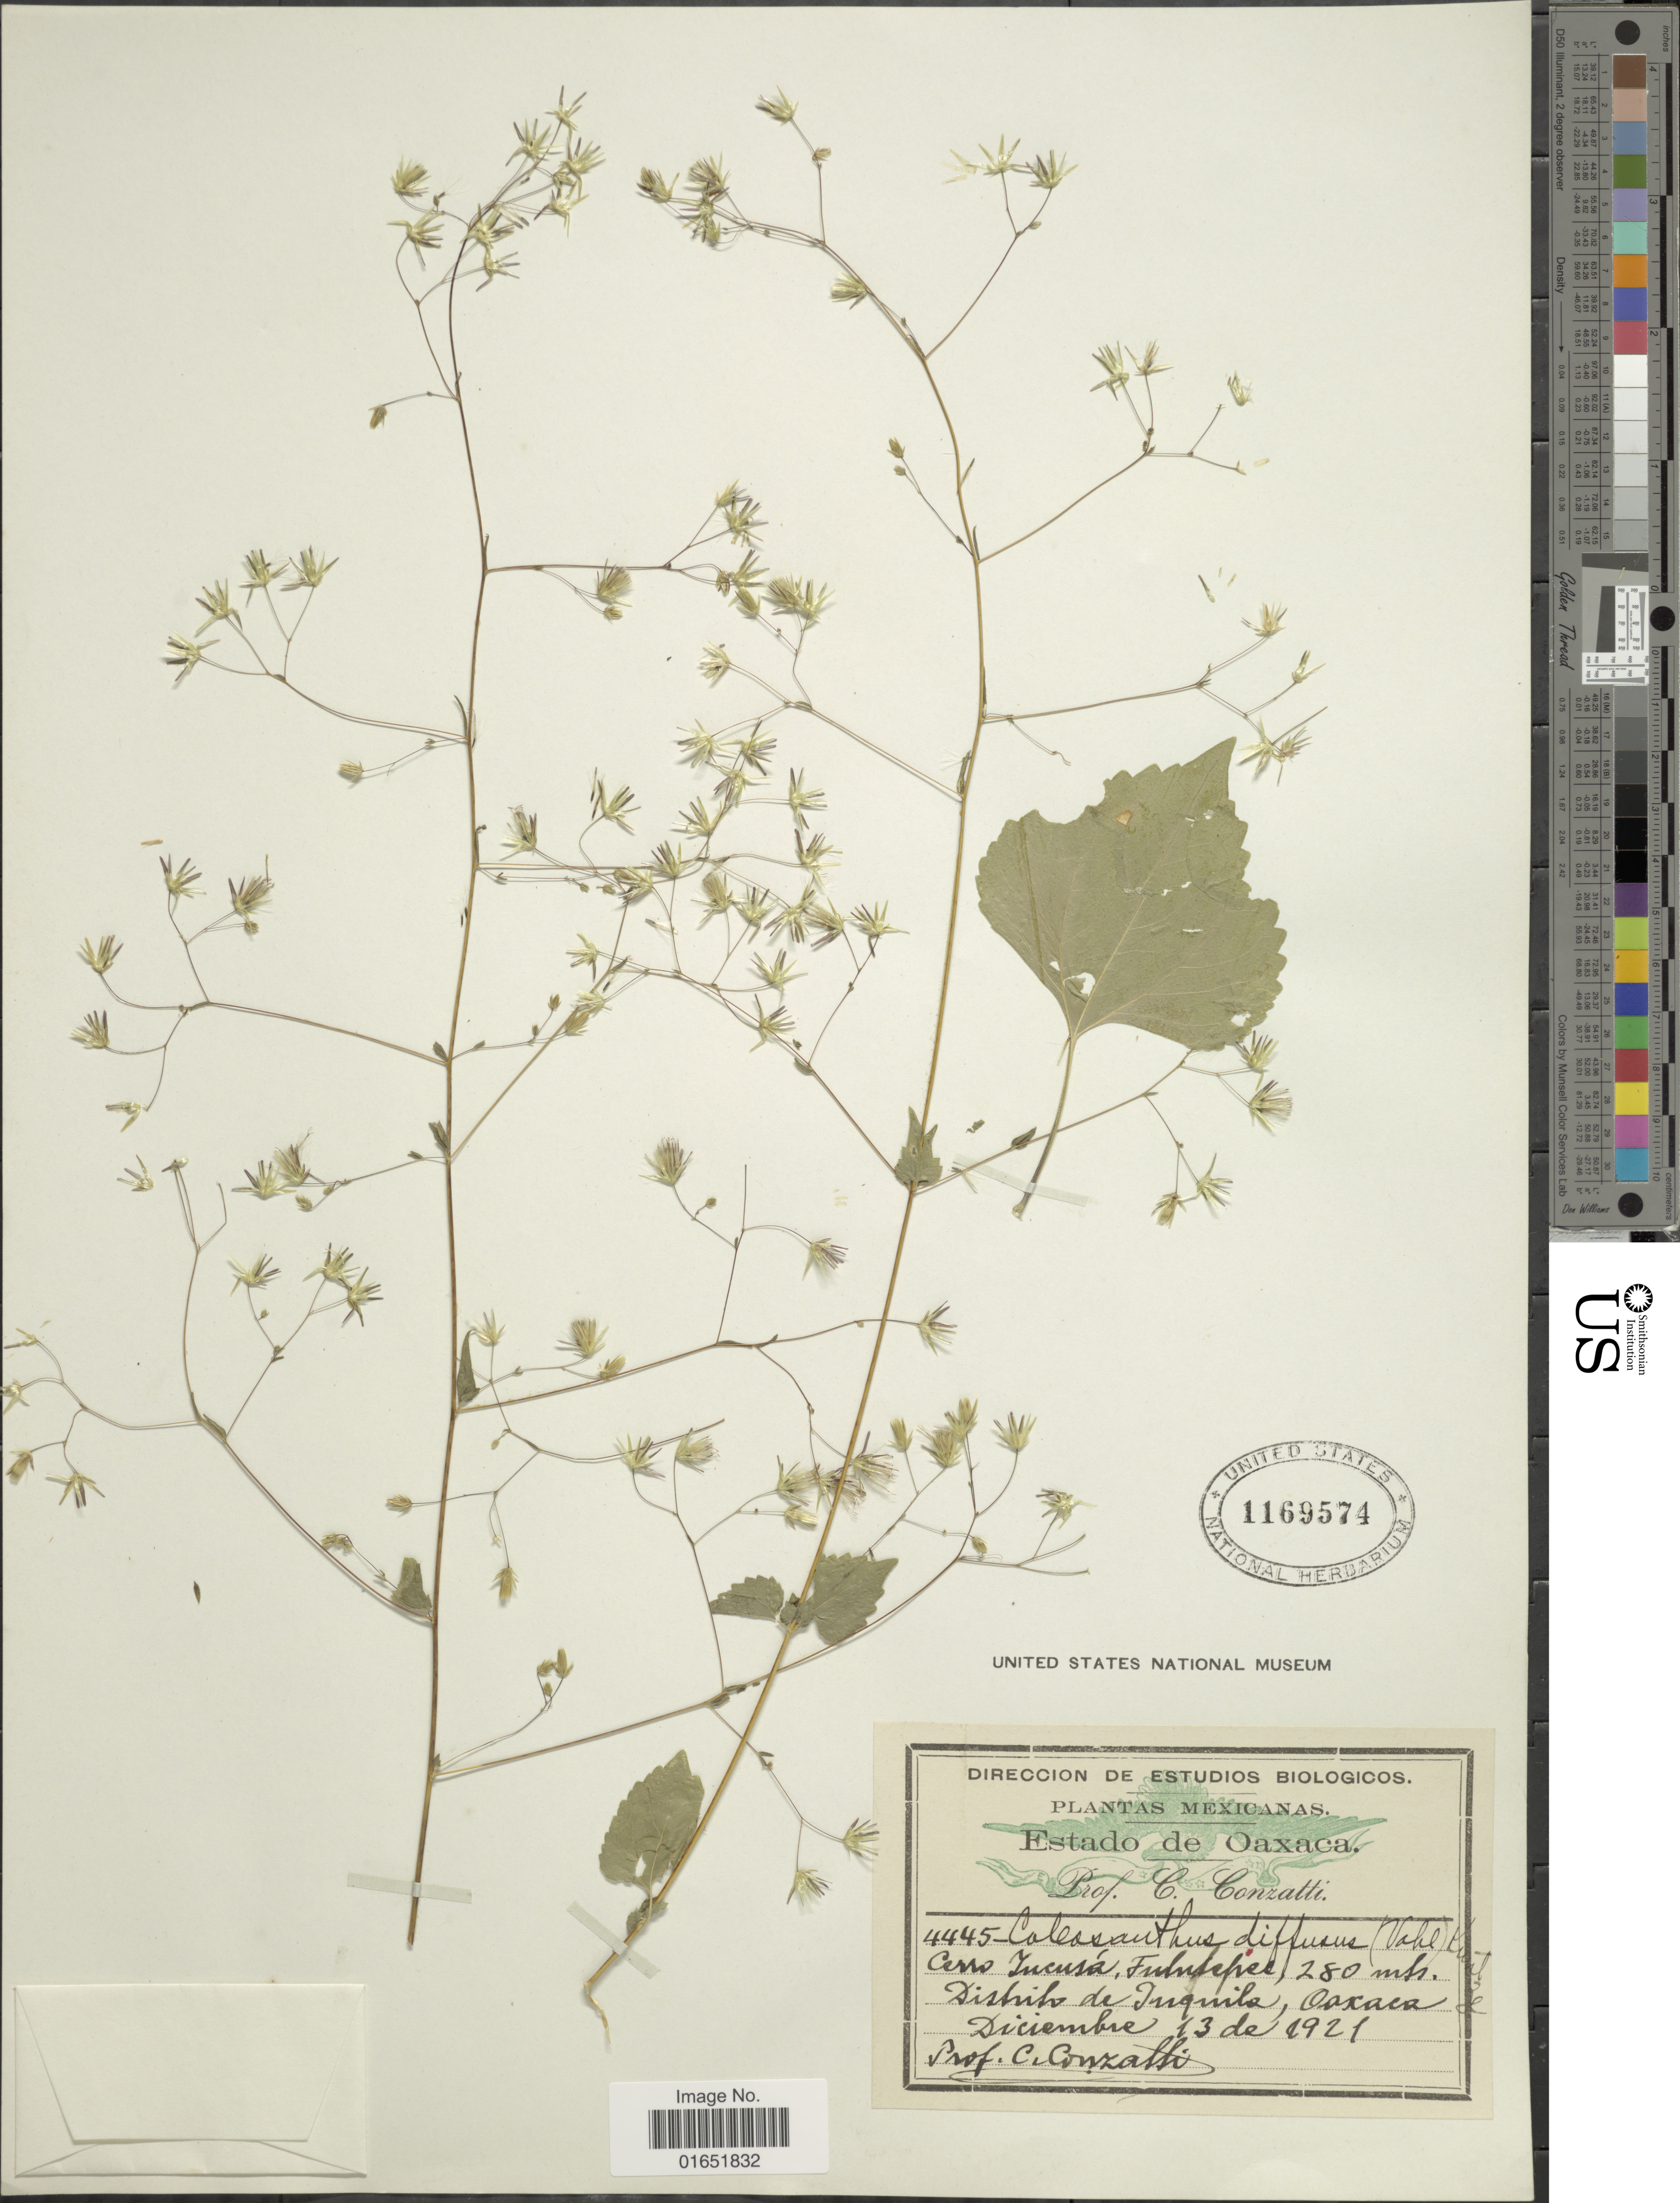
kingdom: Plantae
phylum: Tracheophyta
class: Magnoliopsida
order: Asterales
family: Asteraceae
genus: Brickellia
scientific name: Brickellia diffusa M.E. Jones, nom illeg.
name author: M.E. Jones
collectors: C. Conzatti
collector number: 4445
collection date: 1921-12-13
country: Mexico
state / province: Oaxaca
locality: Cerro Jucusá, Tututepec, Distrito de Juquila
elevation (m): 280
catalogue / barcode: US 1169574